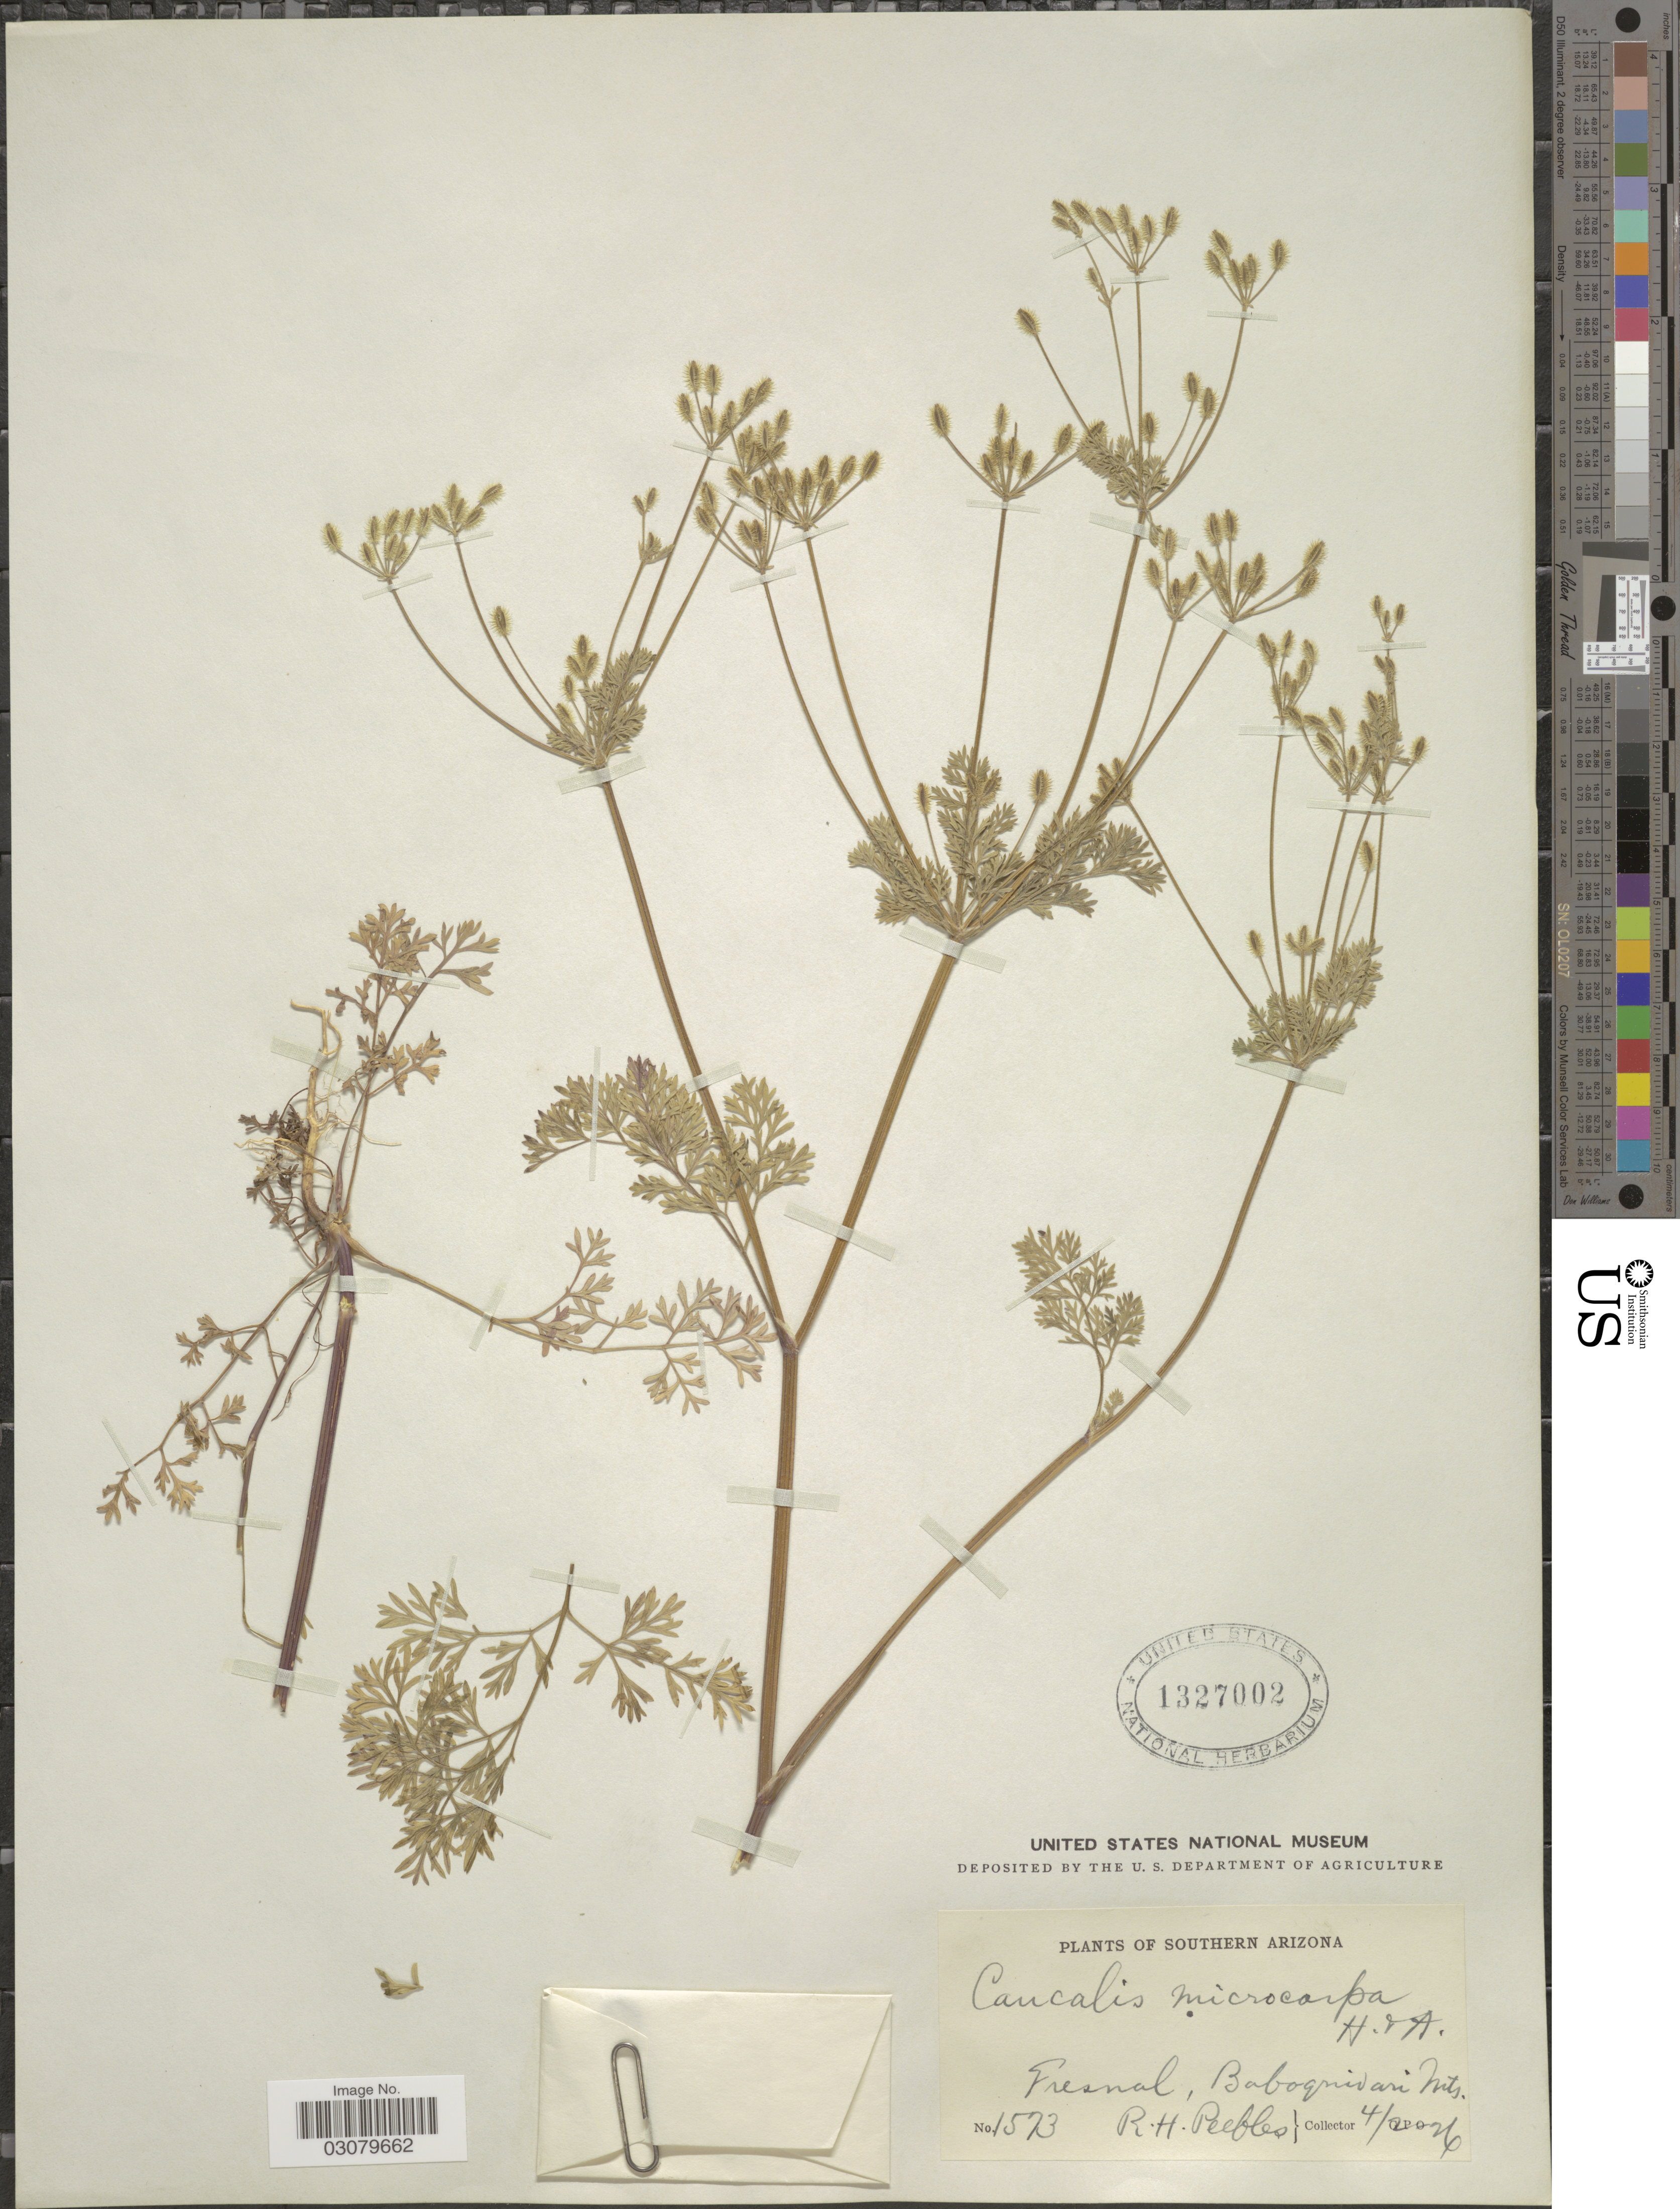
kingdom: Plantae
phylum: Tracheophyta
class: Magnoliopsida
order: Apiales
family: Apiaceae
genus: Caucalis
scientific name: Caucalis microcarpa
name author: Hook. & Arn.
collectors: R. H. Peebles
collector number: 1573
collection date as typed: Transcribed d/m/y: 2/4/26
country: United States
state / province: Arizona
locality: Southern Arizona. Fresnal, Baboquivari Mts.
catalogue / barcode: US 1327002